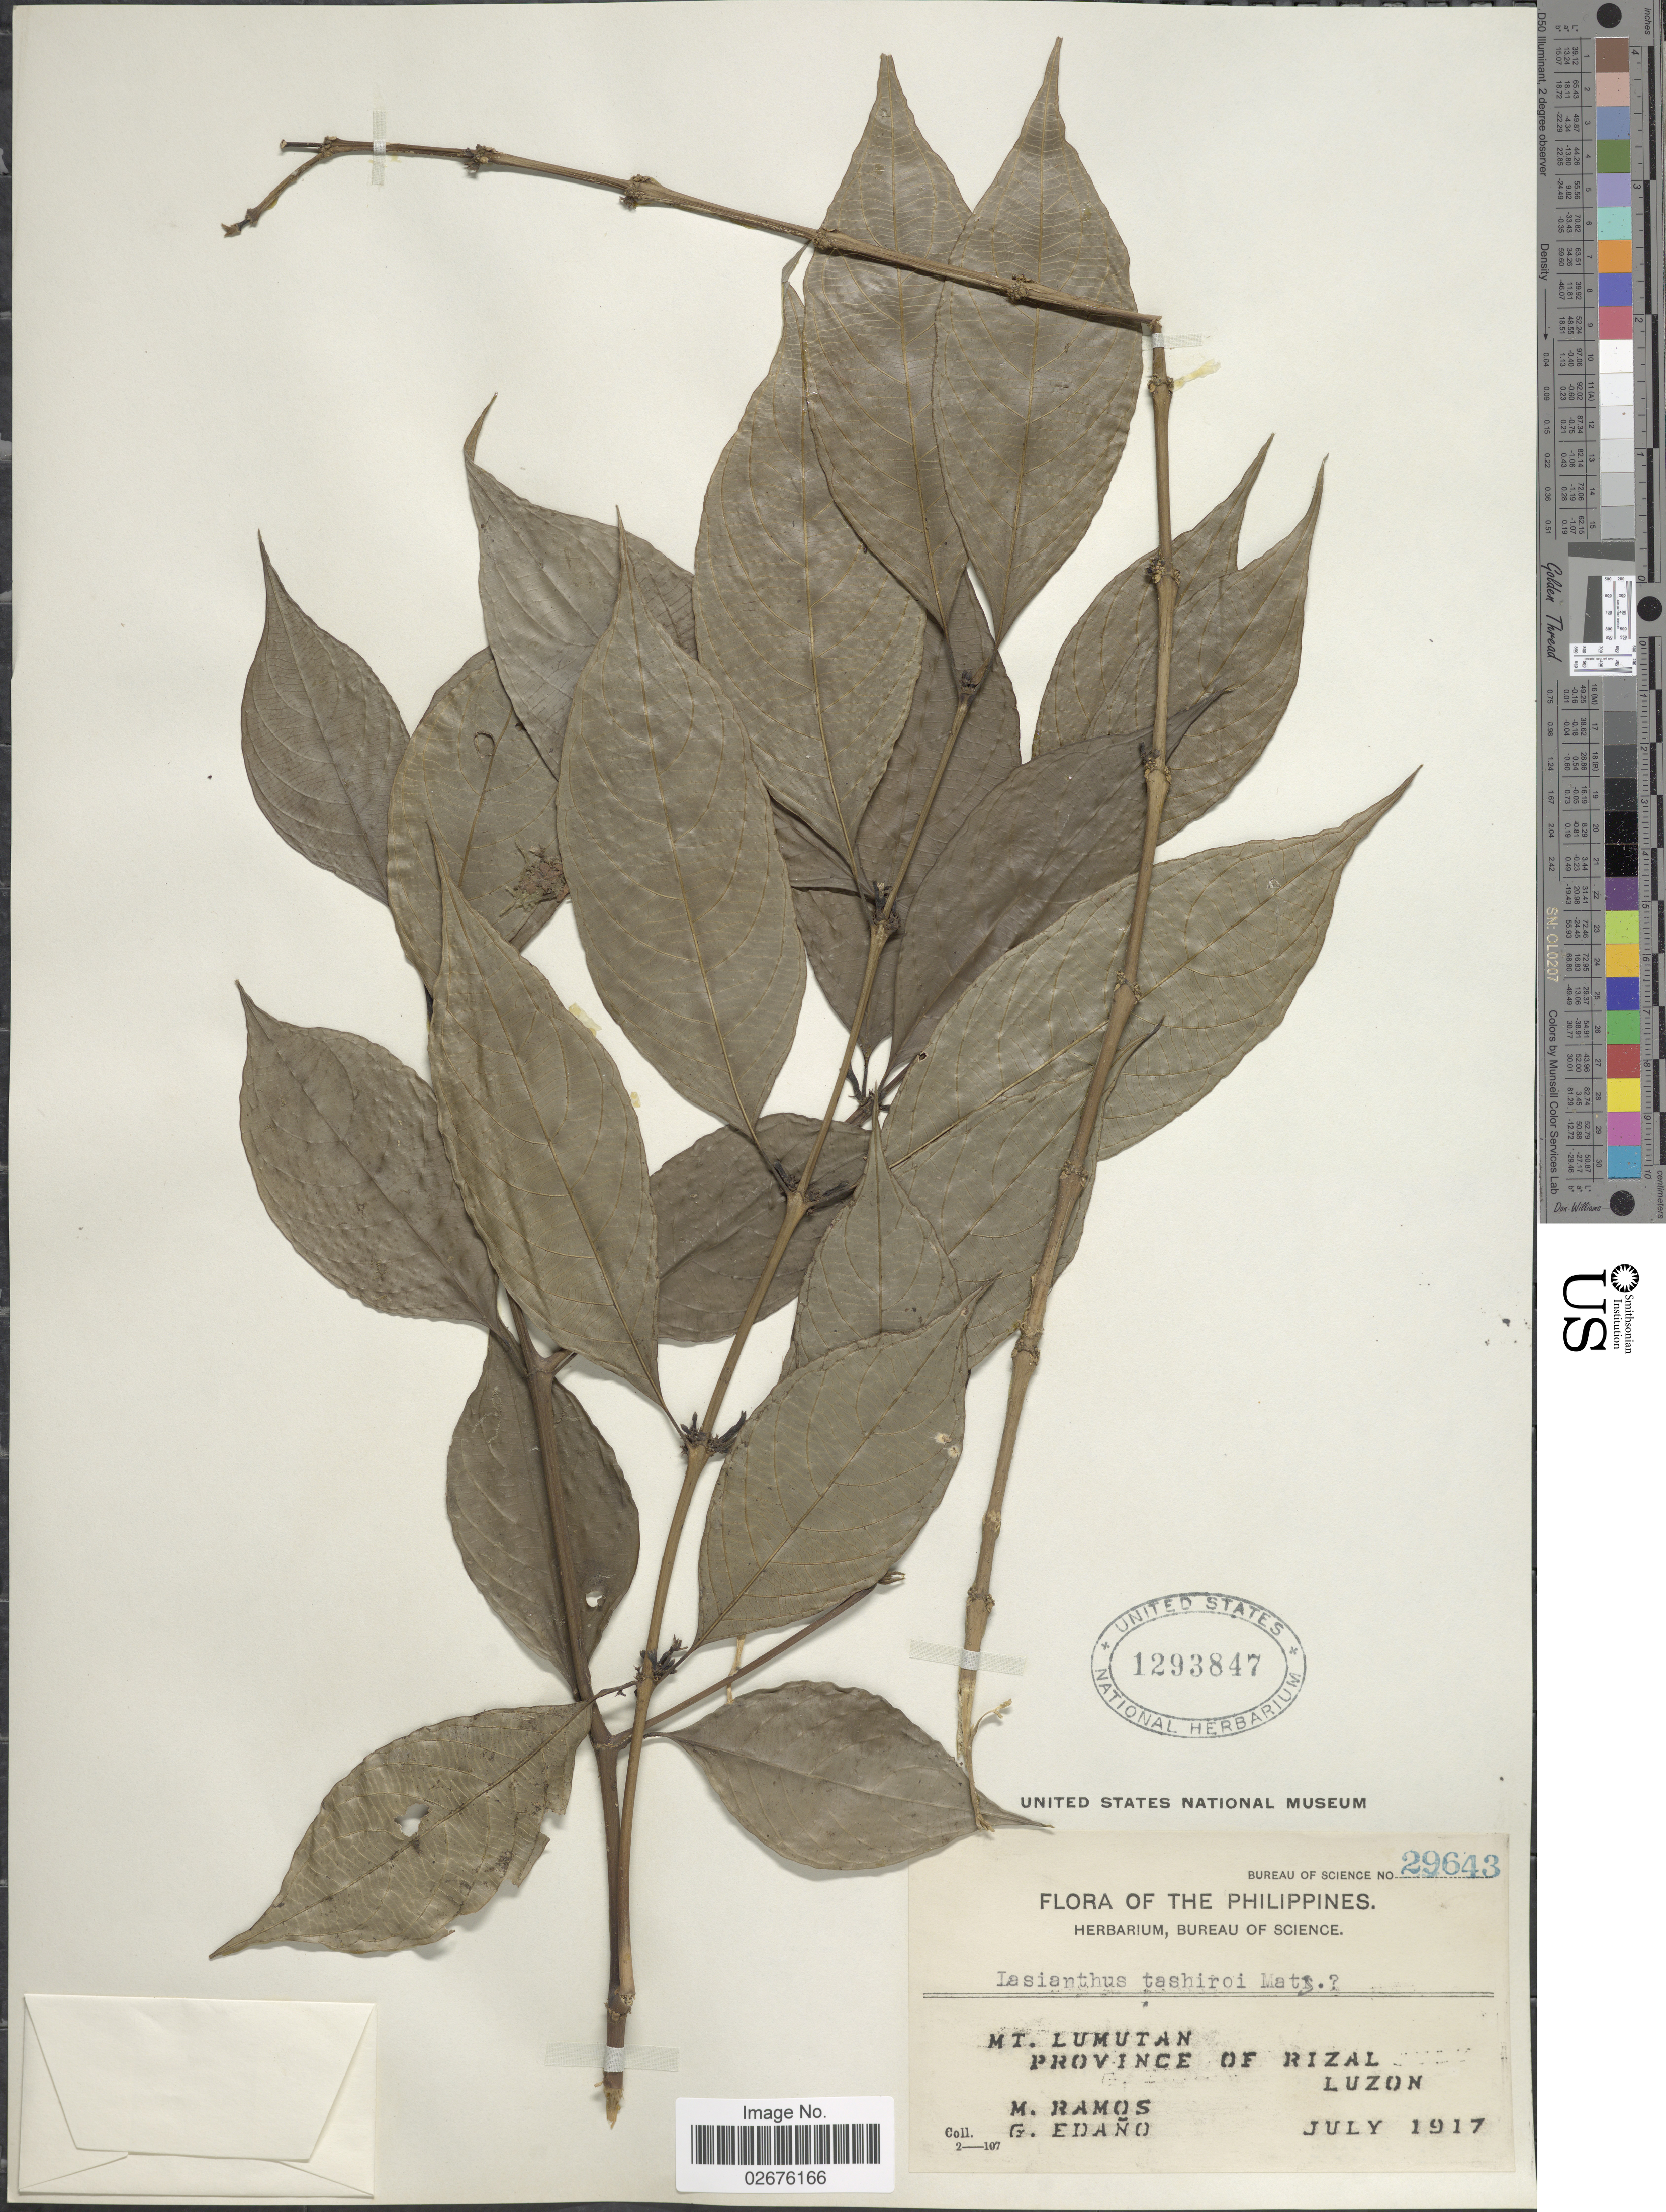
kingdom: Plantae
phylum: Tracheophyta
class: Magnoliopsida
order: Gentianales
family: Rubiaceae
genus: Lasianthus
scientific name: Lasianthus fordii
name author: Hance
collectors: M. Ramos & G. Edaño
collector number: Bureau of Science 29643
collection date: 1917-07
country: Philippines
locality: Mt. Lumutan, Province of Rizal, Luzon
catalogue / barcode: US 1293847